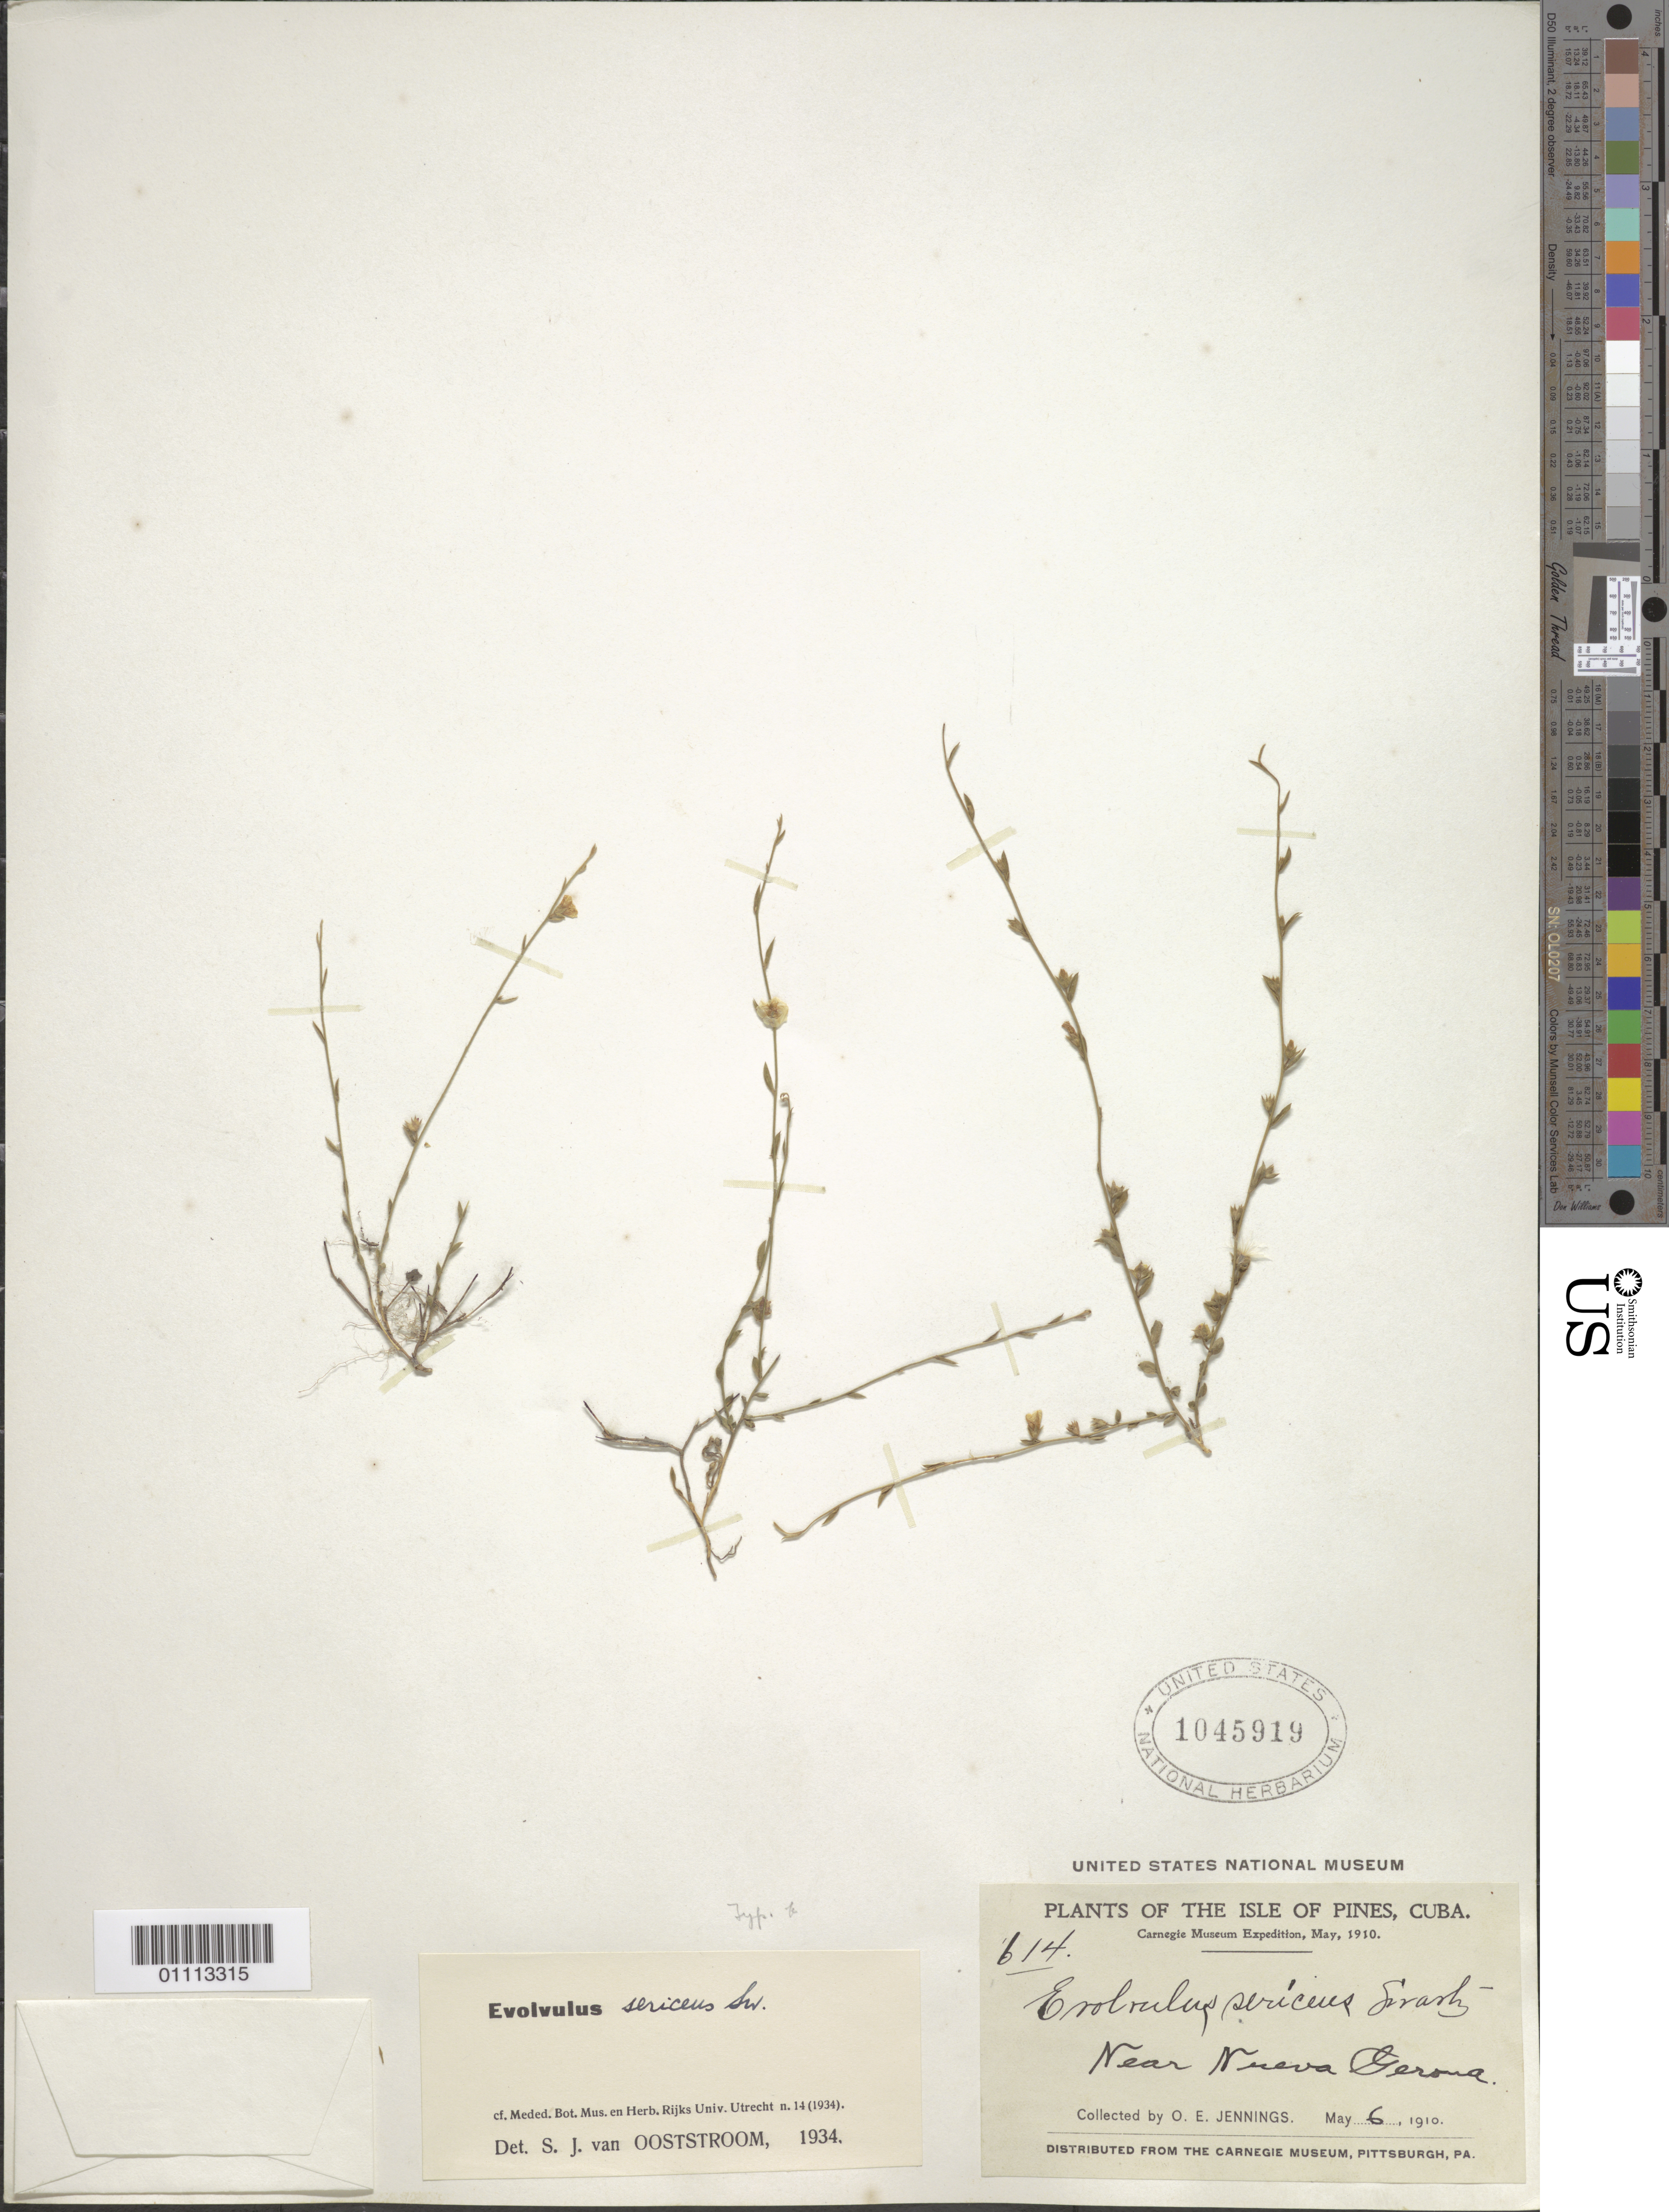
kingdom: Plantae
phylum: Tracheophyta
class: Magnoliopsida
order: Solanales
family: Convolvulaceae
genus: Evolvulus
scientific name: Evolvulus sericeus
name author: Sw.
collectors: O. E. Jennings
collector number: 614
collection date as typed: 06 May 1910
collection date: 1910-05-06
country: Cuba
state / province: Isla de La Juventud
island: Isla de la Juventud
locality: Isle of Pines, Near Nueva Gerona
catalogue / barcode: US 1045919